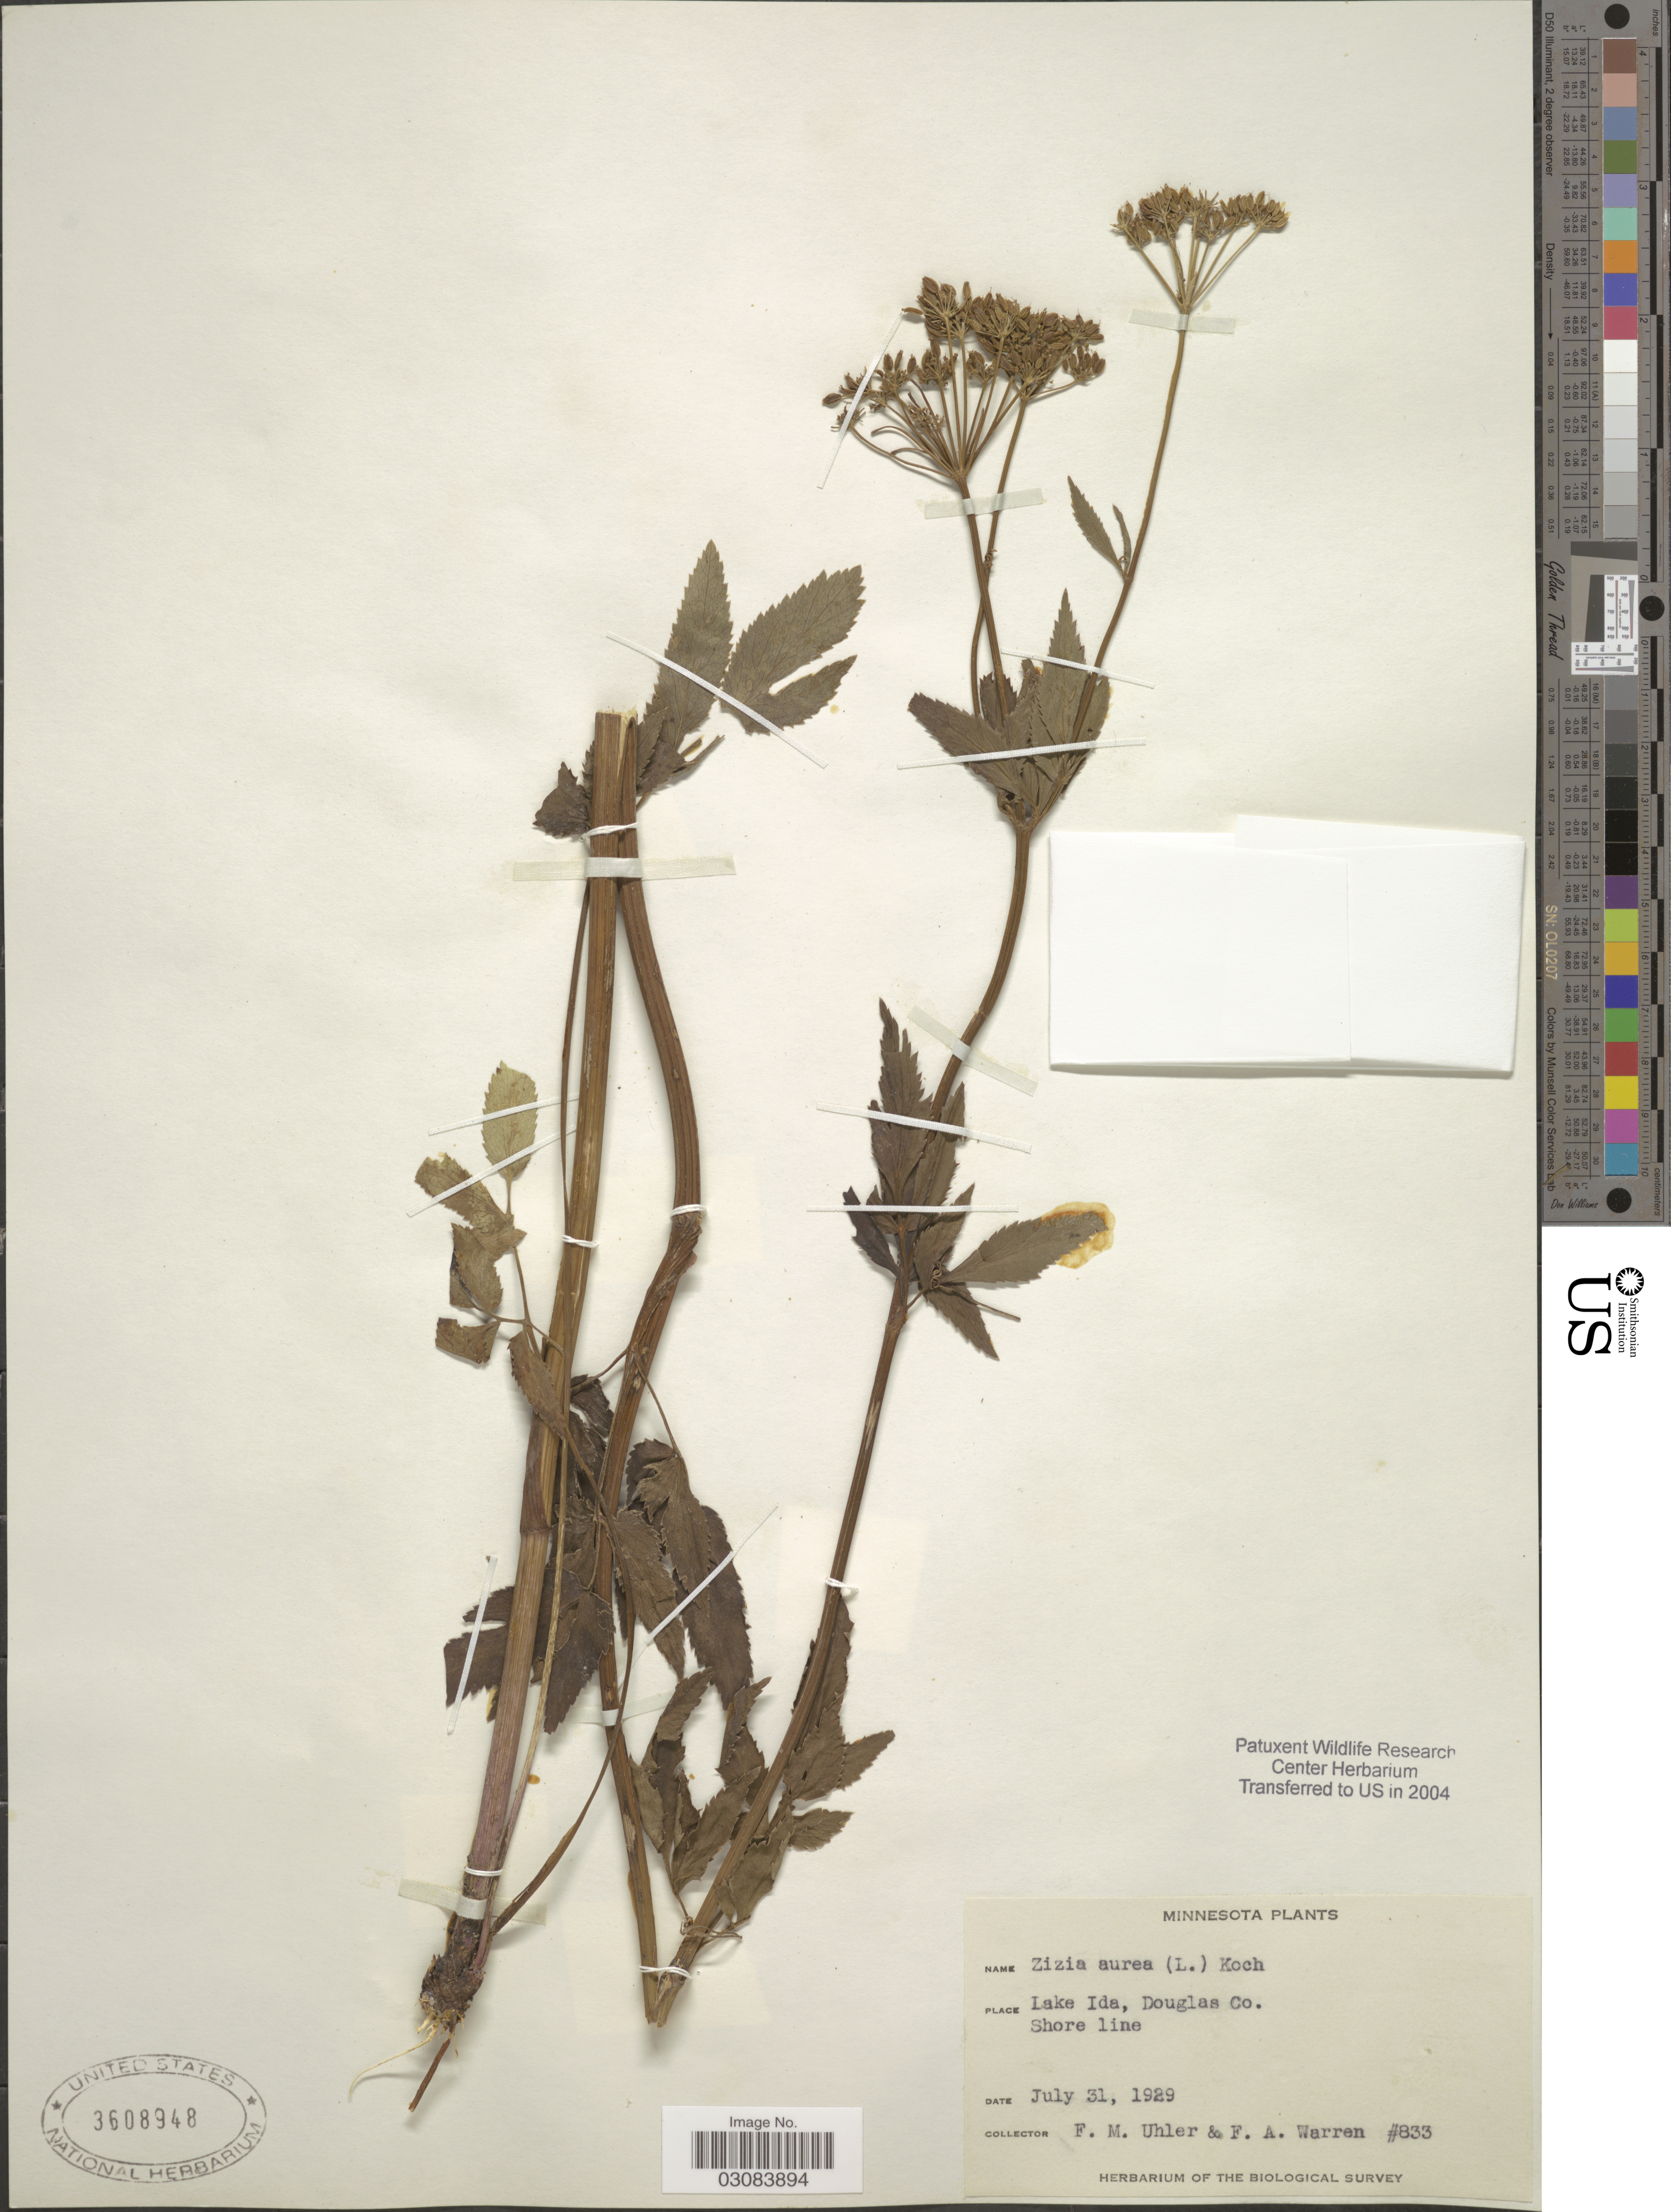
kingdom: Plantae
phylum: Tracheophyta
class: Magnoliopsida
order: Apiales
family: Apiaceae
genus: Zizia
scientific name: Zizia aurea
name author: (L.) Koch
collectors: F. M. Uhler & F. Warren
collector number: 833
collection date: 1929-07-31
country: United States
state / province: Minnesota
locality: Lake Ida, Douglas Co. Shore line.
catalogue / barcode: US 3608948